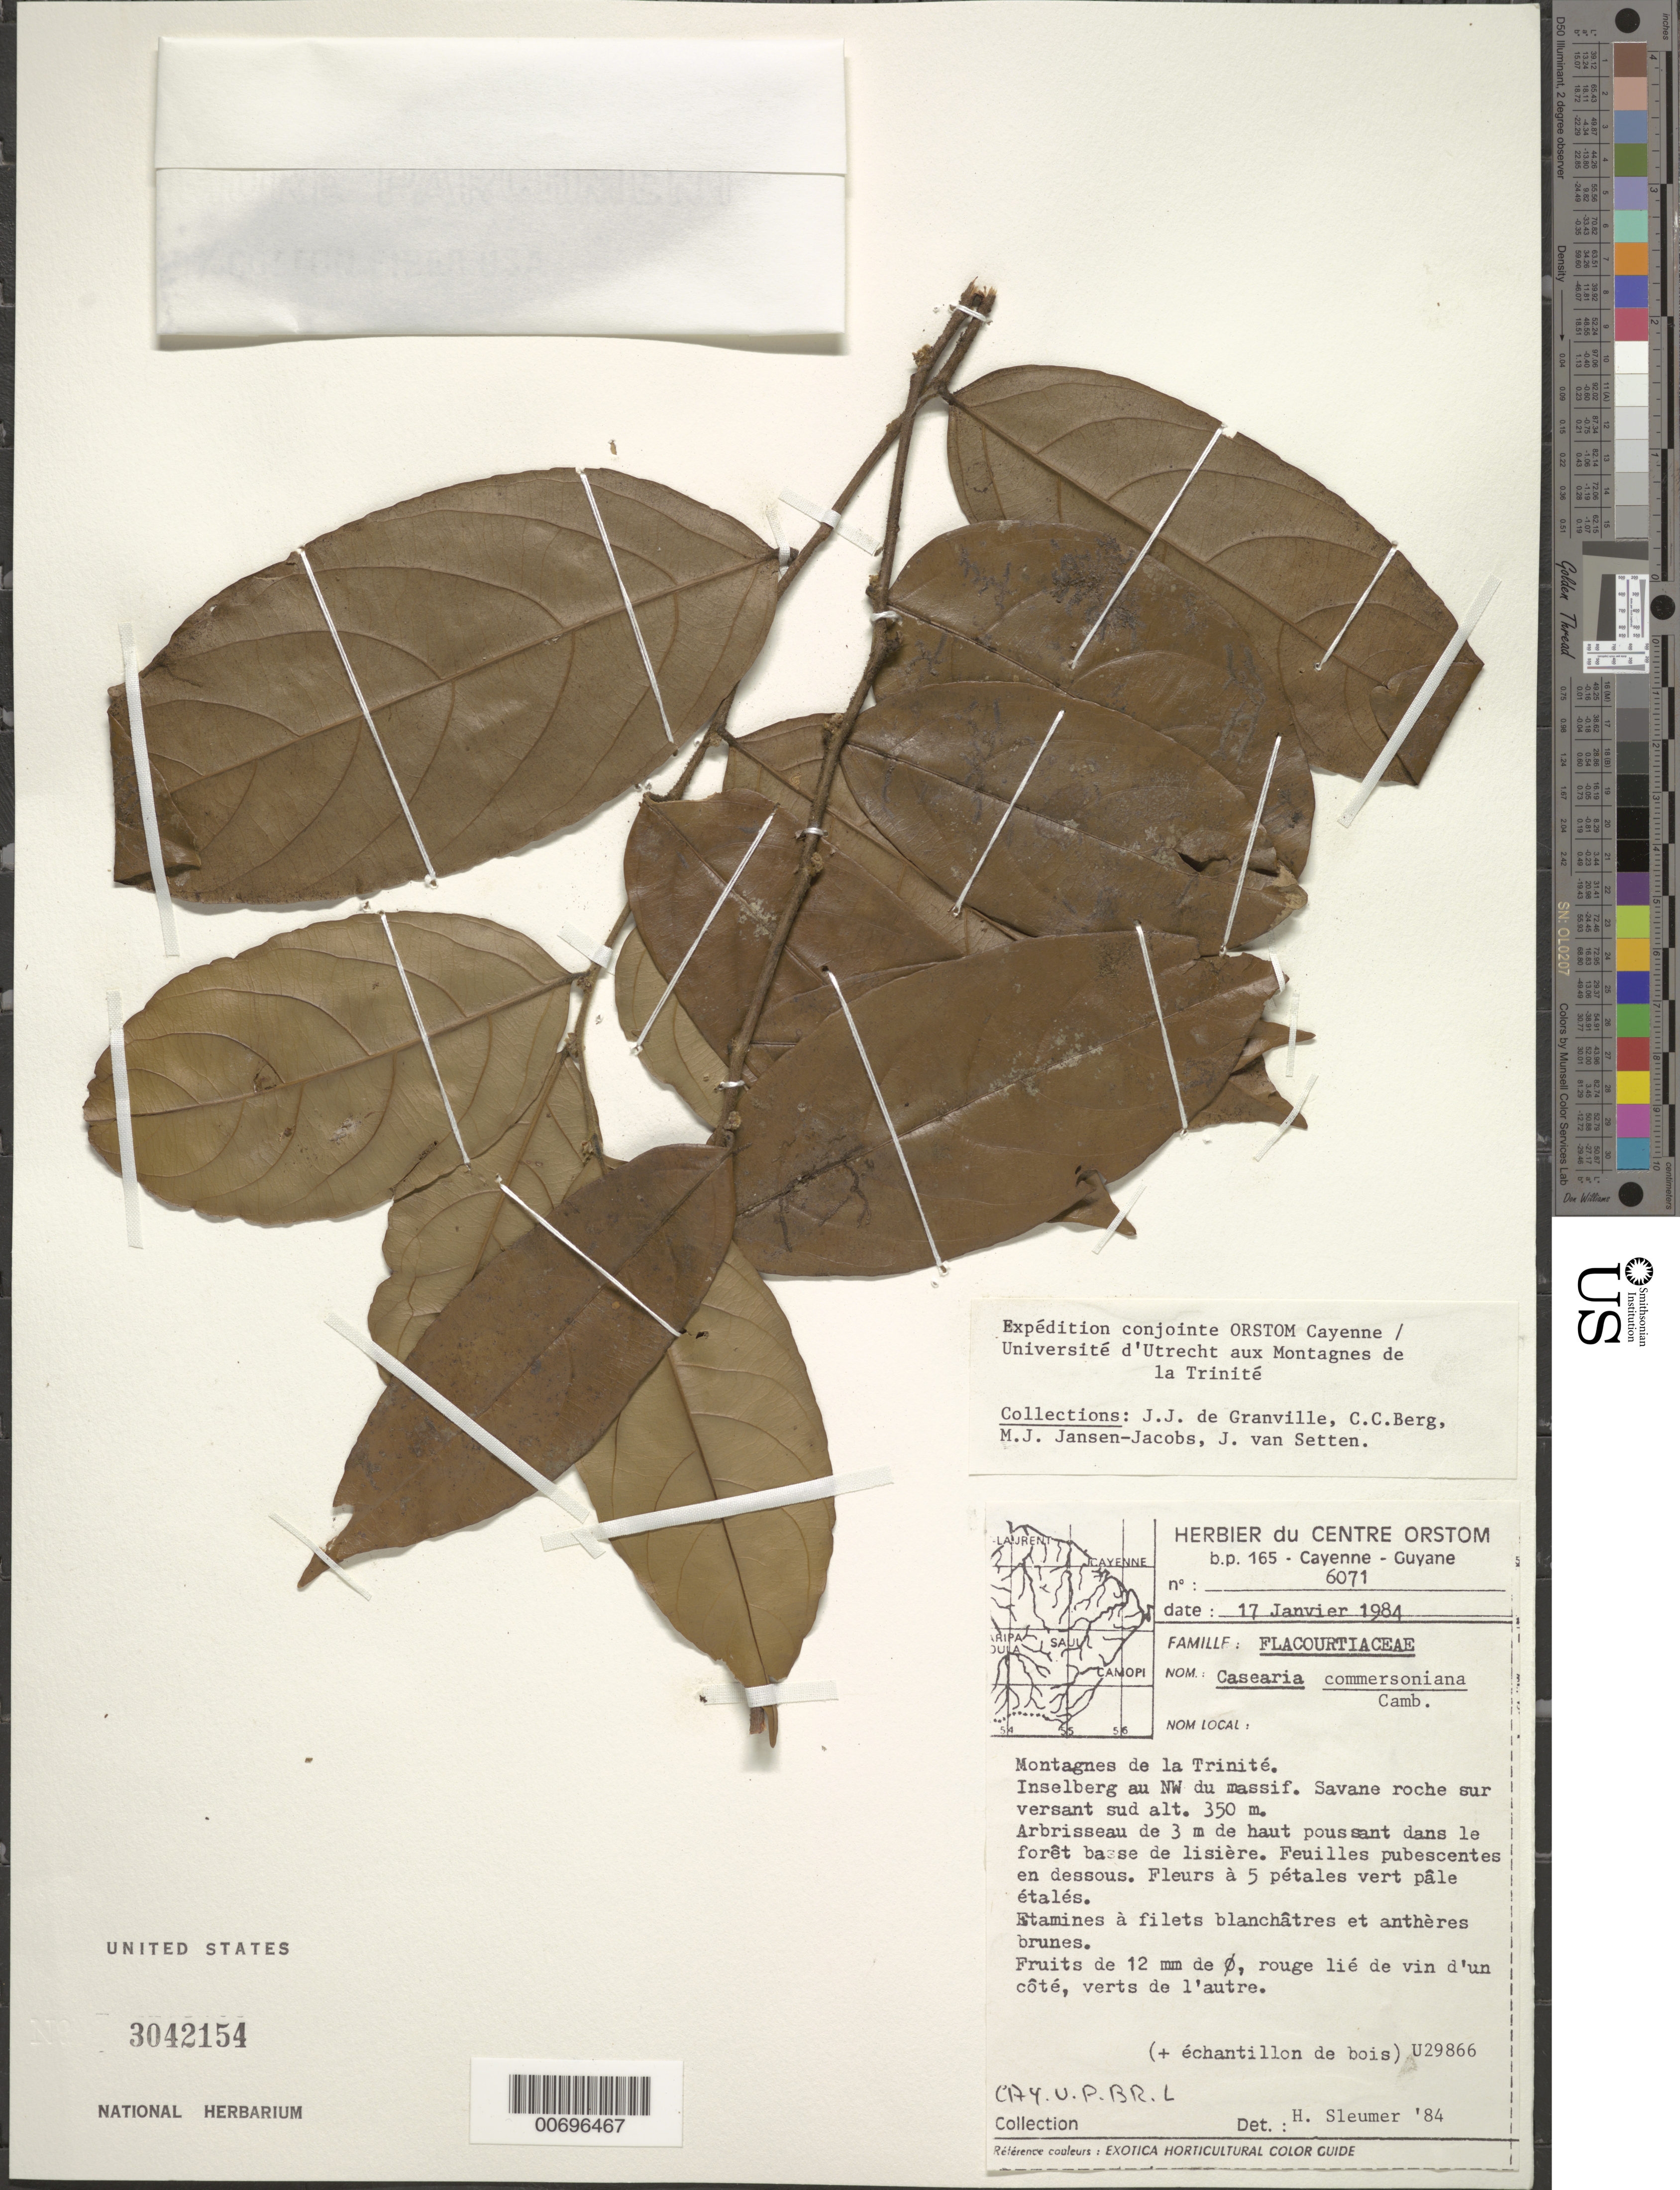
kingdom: Plantae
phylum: Tracheophyta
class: Magnoliopsida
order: Malpighiales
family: Salicaceae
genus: Piparea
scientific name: Piparea dentata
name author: Aubl.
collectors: J.-J. de Granville, C. C. Berg, M. J. Jansen-Jacobs & J. van Setten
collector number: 6071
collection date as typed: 17-Jan-84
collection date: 1984-01-17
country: French Guiana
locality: Montagnes de la Trinité, inselberg NW, E of Mana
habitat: Savane roche sur versant sud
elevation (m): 350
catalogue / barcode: US 3042154